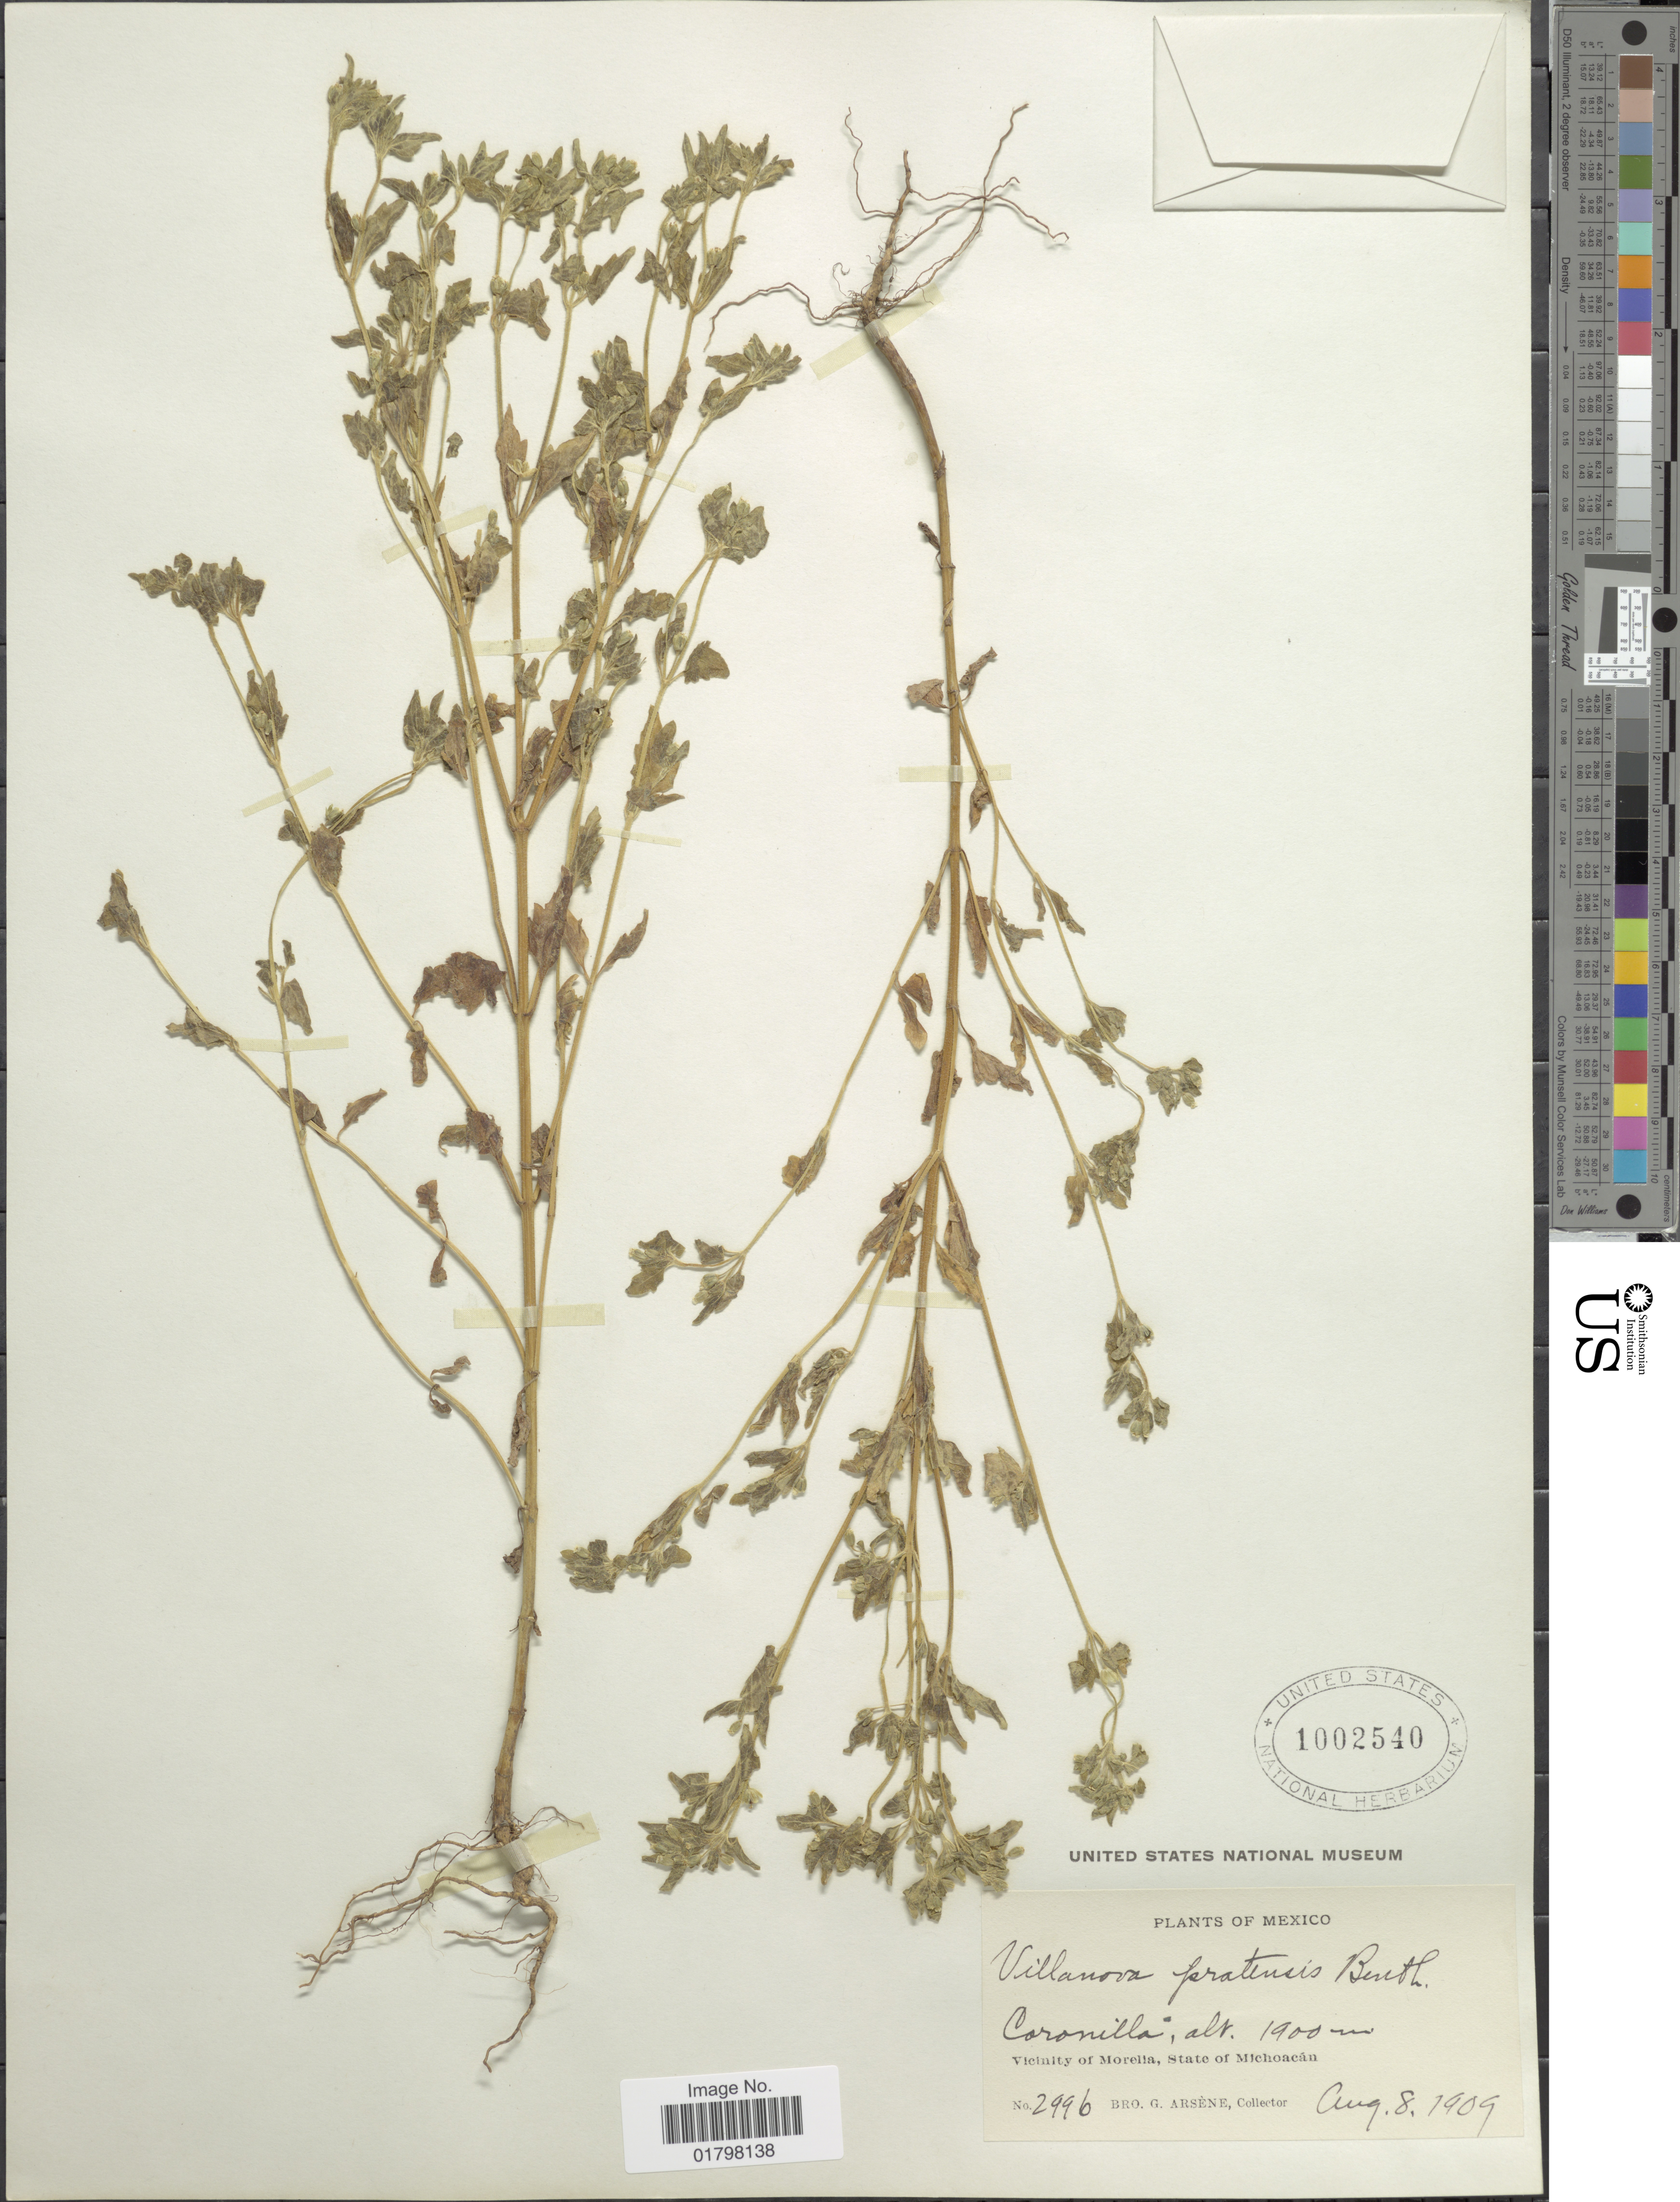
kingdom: Plantae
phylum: Tracheophyta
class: Magnoliopsida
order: Asterales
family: Asteraceae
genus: Galeana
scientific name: Galeana pratensis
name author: (Kunth) Rydb.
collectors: Bro. G. Arsène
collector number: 2996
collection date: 1909-08-08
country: Mexico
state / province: Michoacán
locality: Coronilla. Vicinity of Morelia, State of Michoacán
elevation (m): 1900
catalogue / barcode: US 1002540